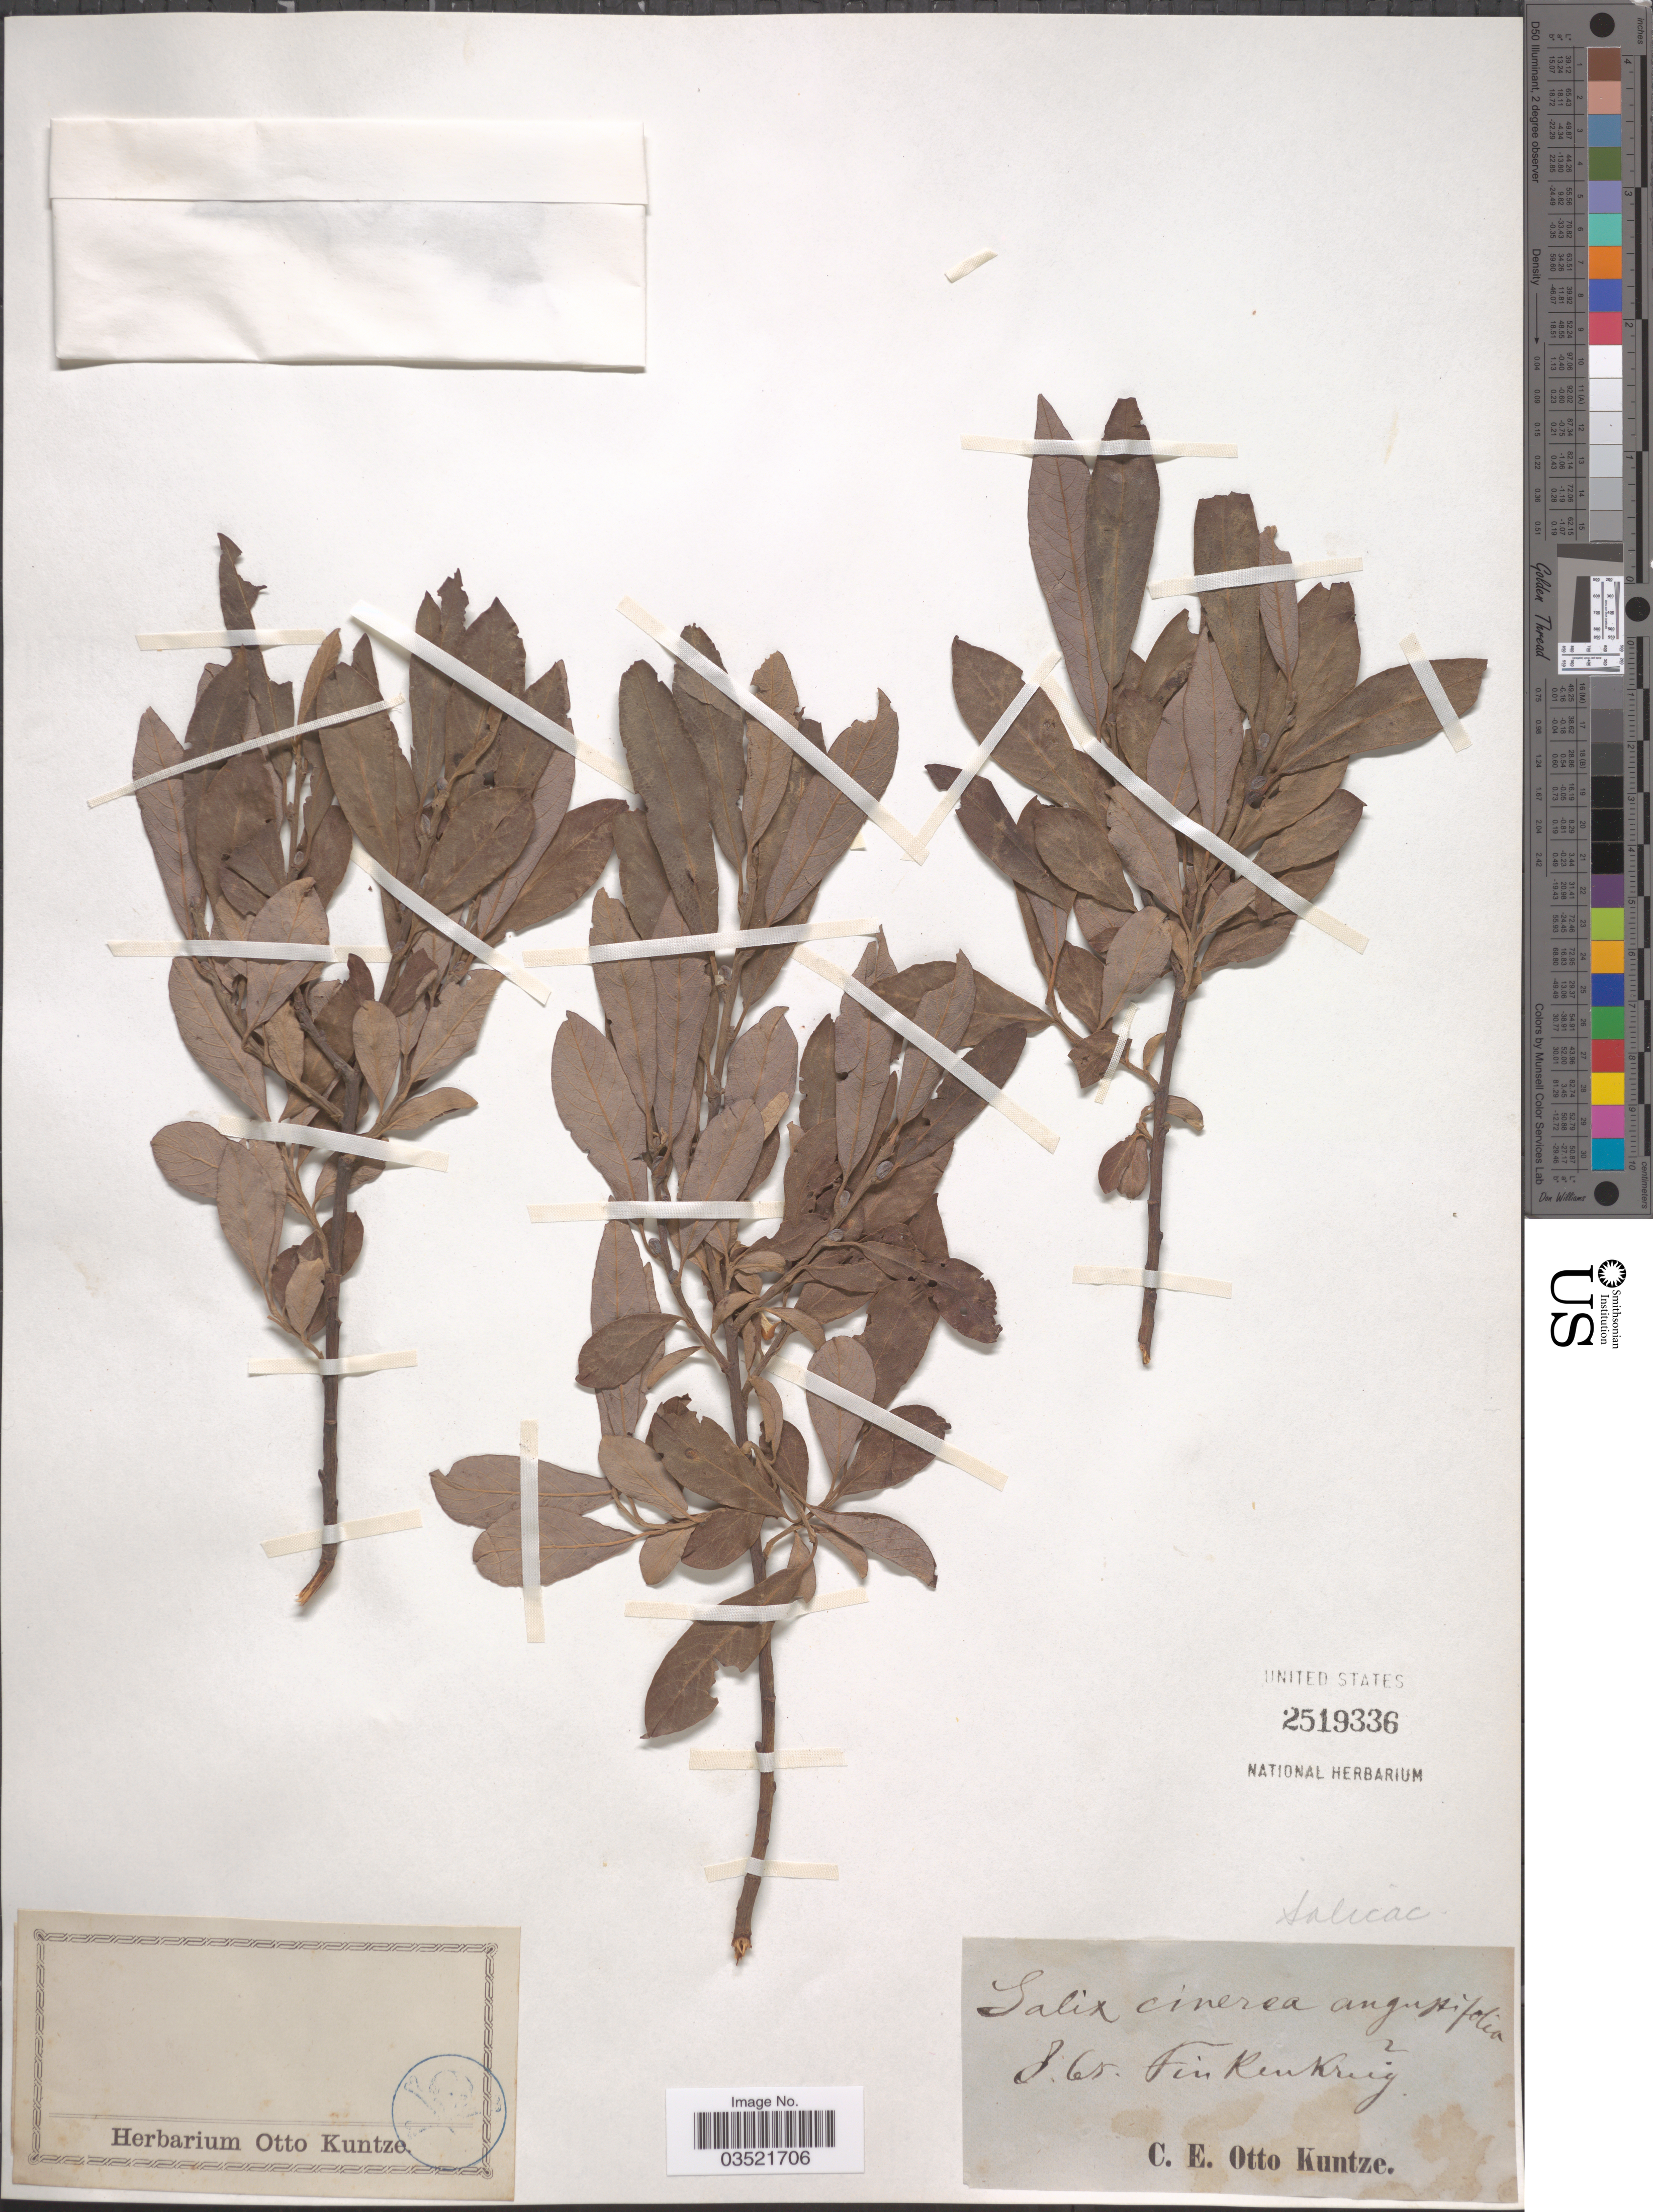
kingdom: Plantae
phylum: Tracheophyta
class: Magnoliopsida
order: Malpighiales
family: Salicaceae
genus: Salix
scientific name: Salix cinerea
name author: L.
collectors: C.E.O. Kuntze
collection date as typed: Transcribed d/m/y: /8/65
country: Germany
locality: Finkenkrug.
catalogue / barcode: US 2519336